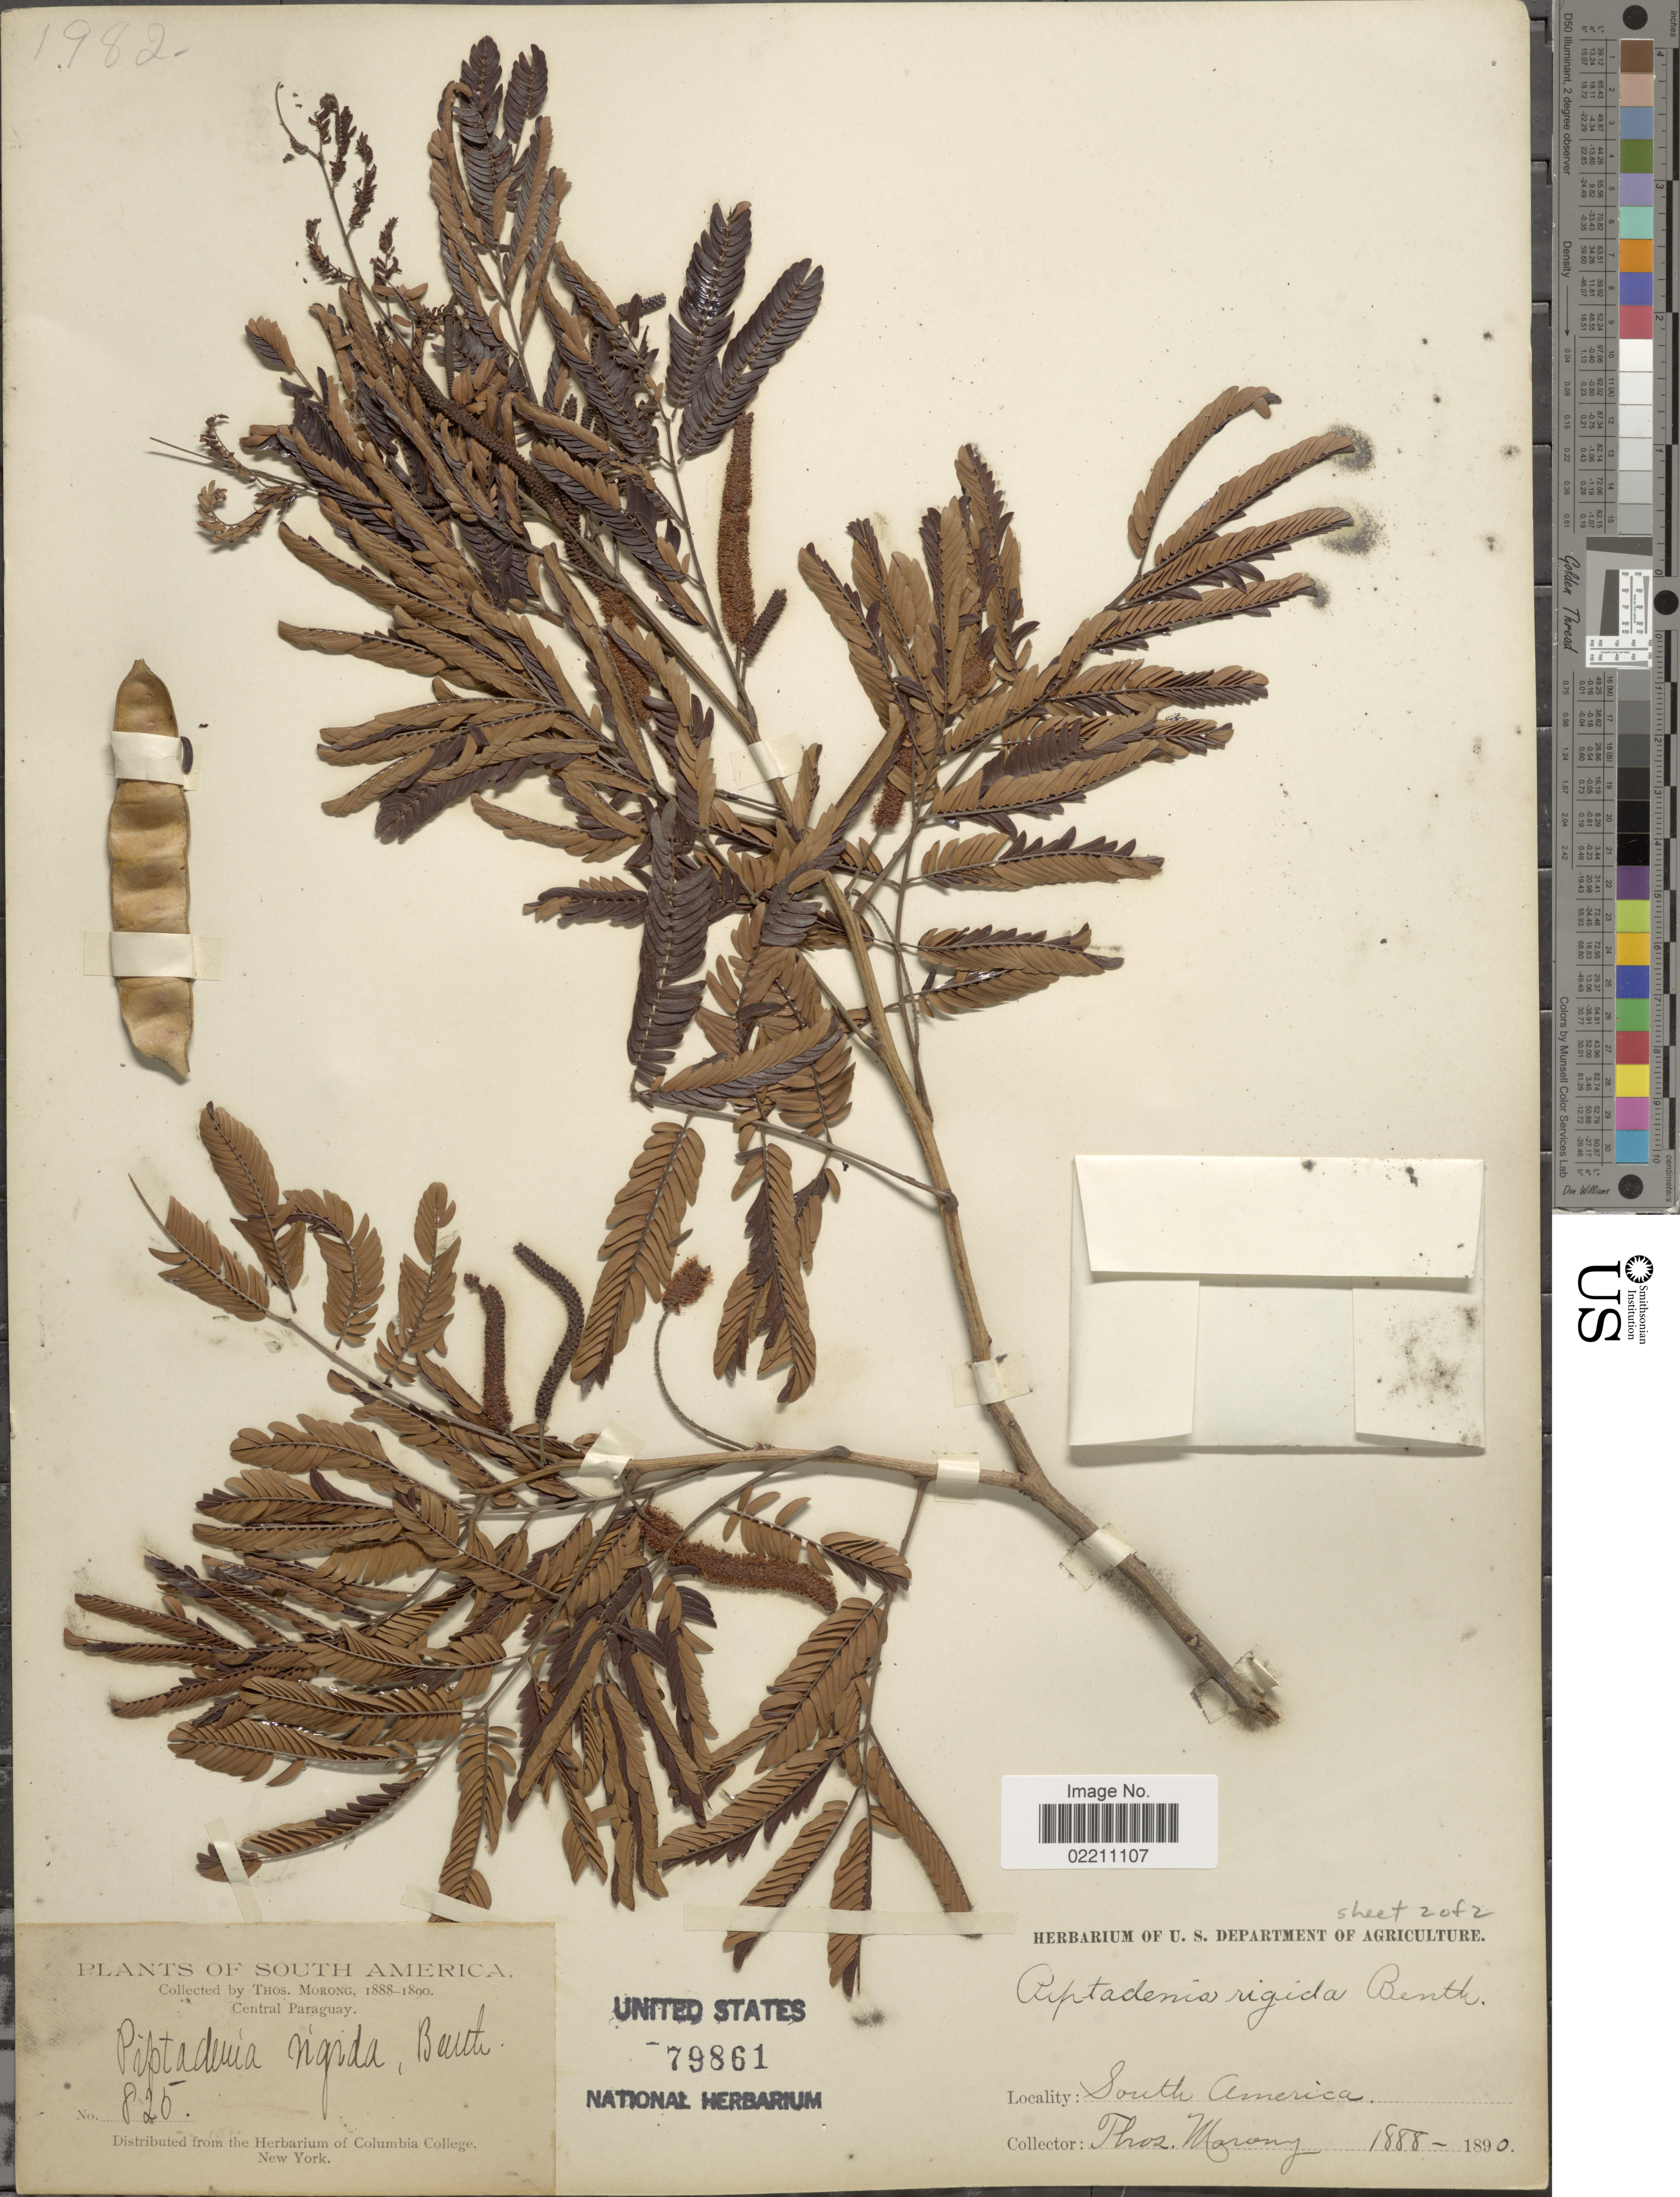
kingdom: Plantae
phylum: Tracheophyta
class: Magnoliopsida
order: Fabales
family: Fabaceae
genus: Parapiptadenia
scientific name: Parapiptadenia rigida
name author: (Benth.) Brenan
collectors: ex herb. T. Morong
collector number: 825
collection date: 1888/1890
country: Paraguay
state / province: Central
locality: Central paraguay. South America.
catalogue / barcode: US 79861